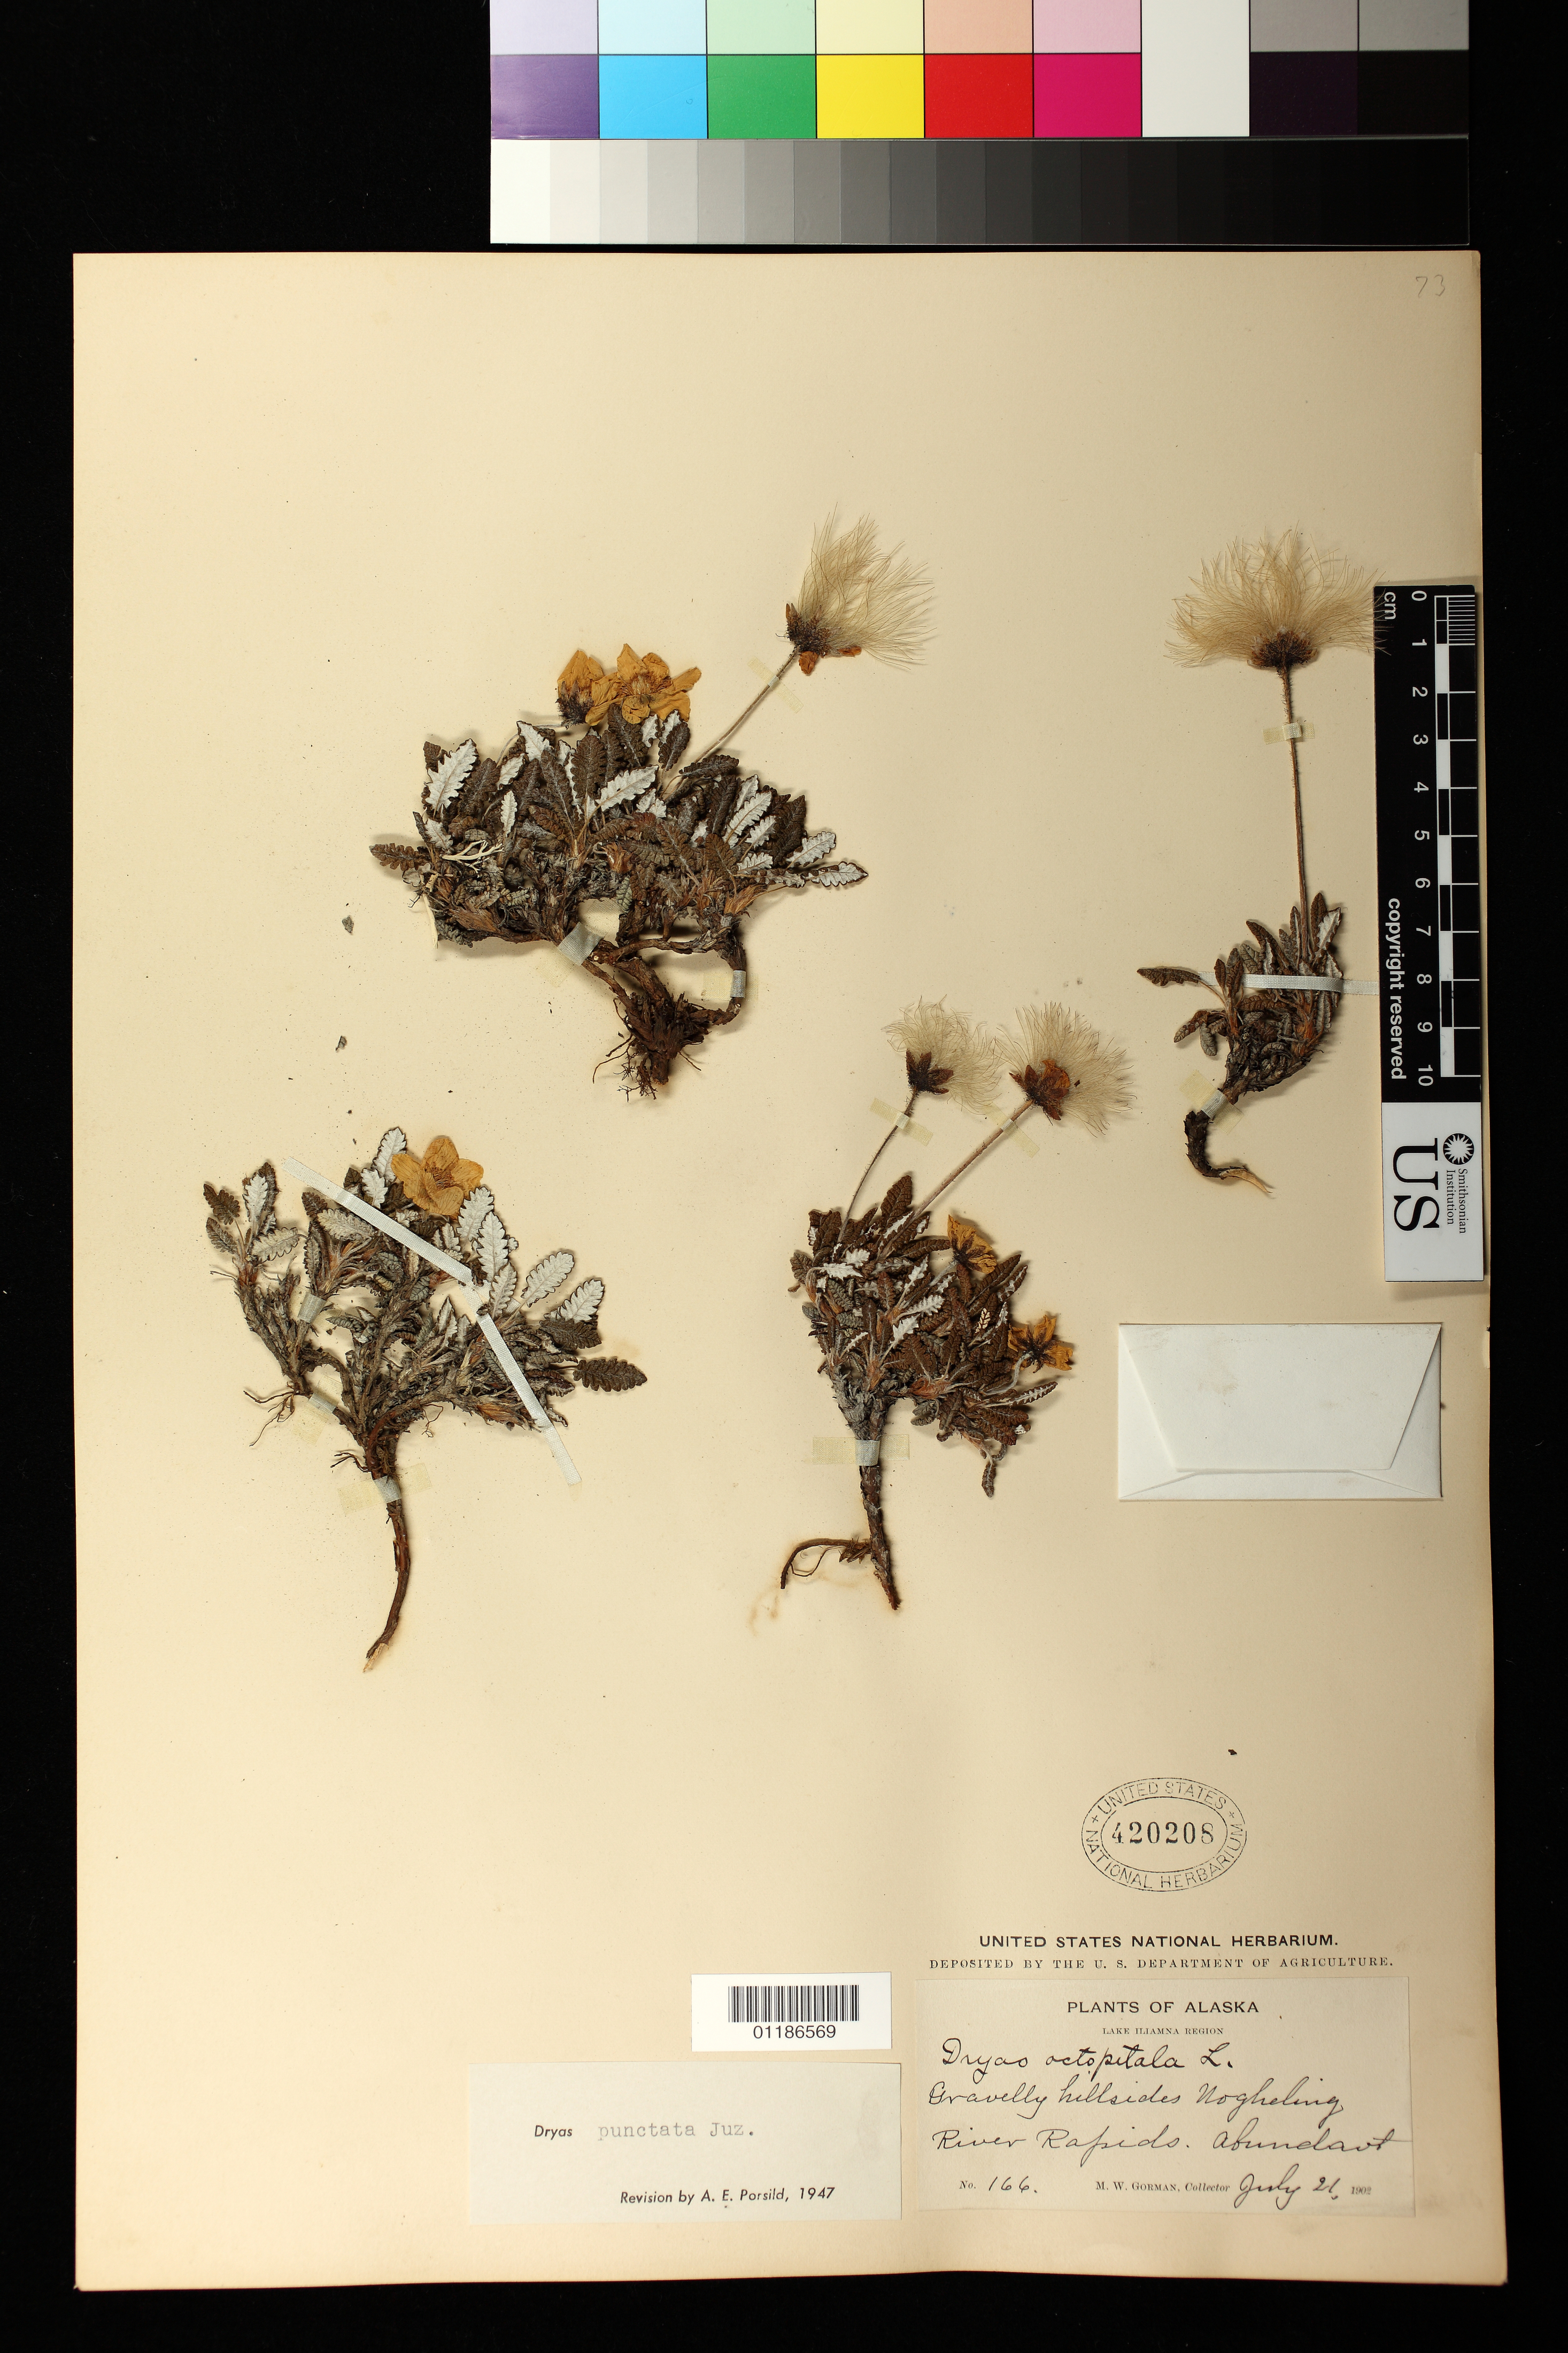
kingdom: Plantae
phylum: Tracheophyta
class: Magnoliopsida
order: Rosales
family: Rosaceae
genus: Dryas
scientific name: Dryas punctata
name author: Juz.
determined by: Porsild, A. E.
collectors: M. W. Gorman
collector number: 166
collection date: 1902-07-21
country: United States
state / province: Alaska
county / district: Lake and Peninsula Borough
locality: Gravelly hillsides Nogheling River Rapids.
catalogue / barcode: US 420208